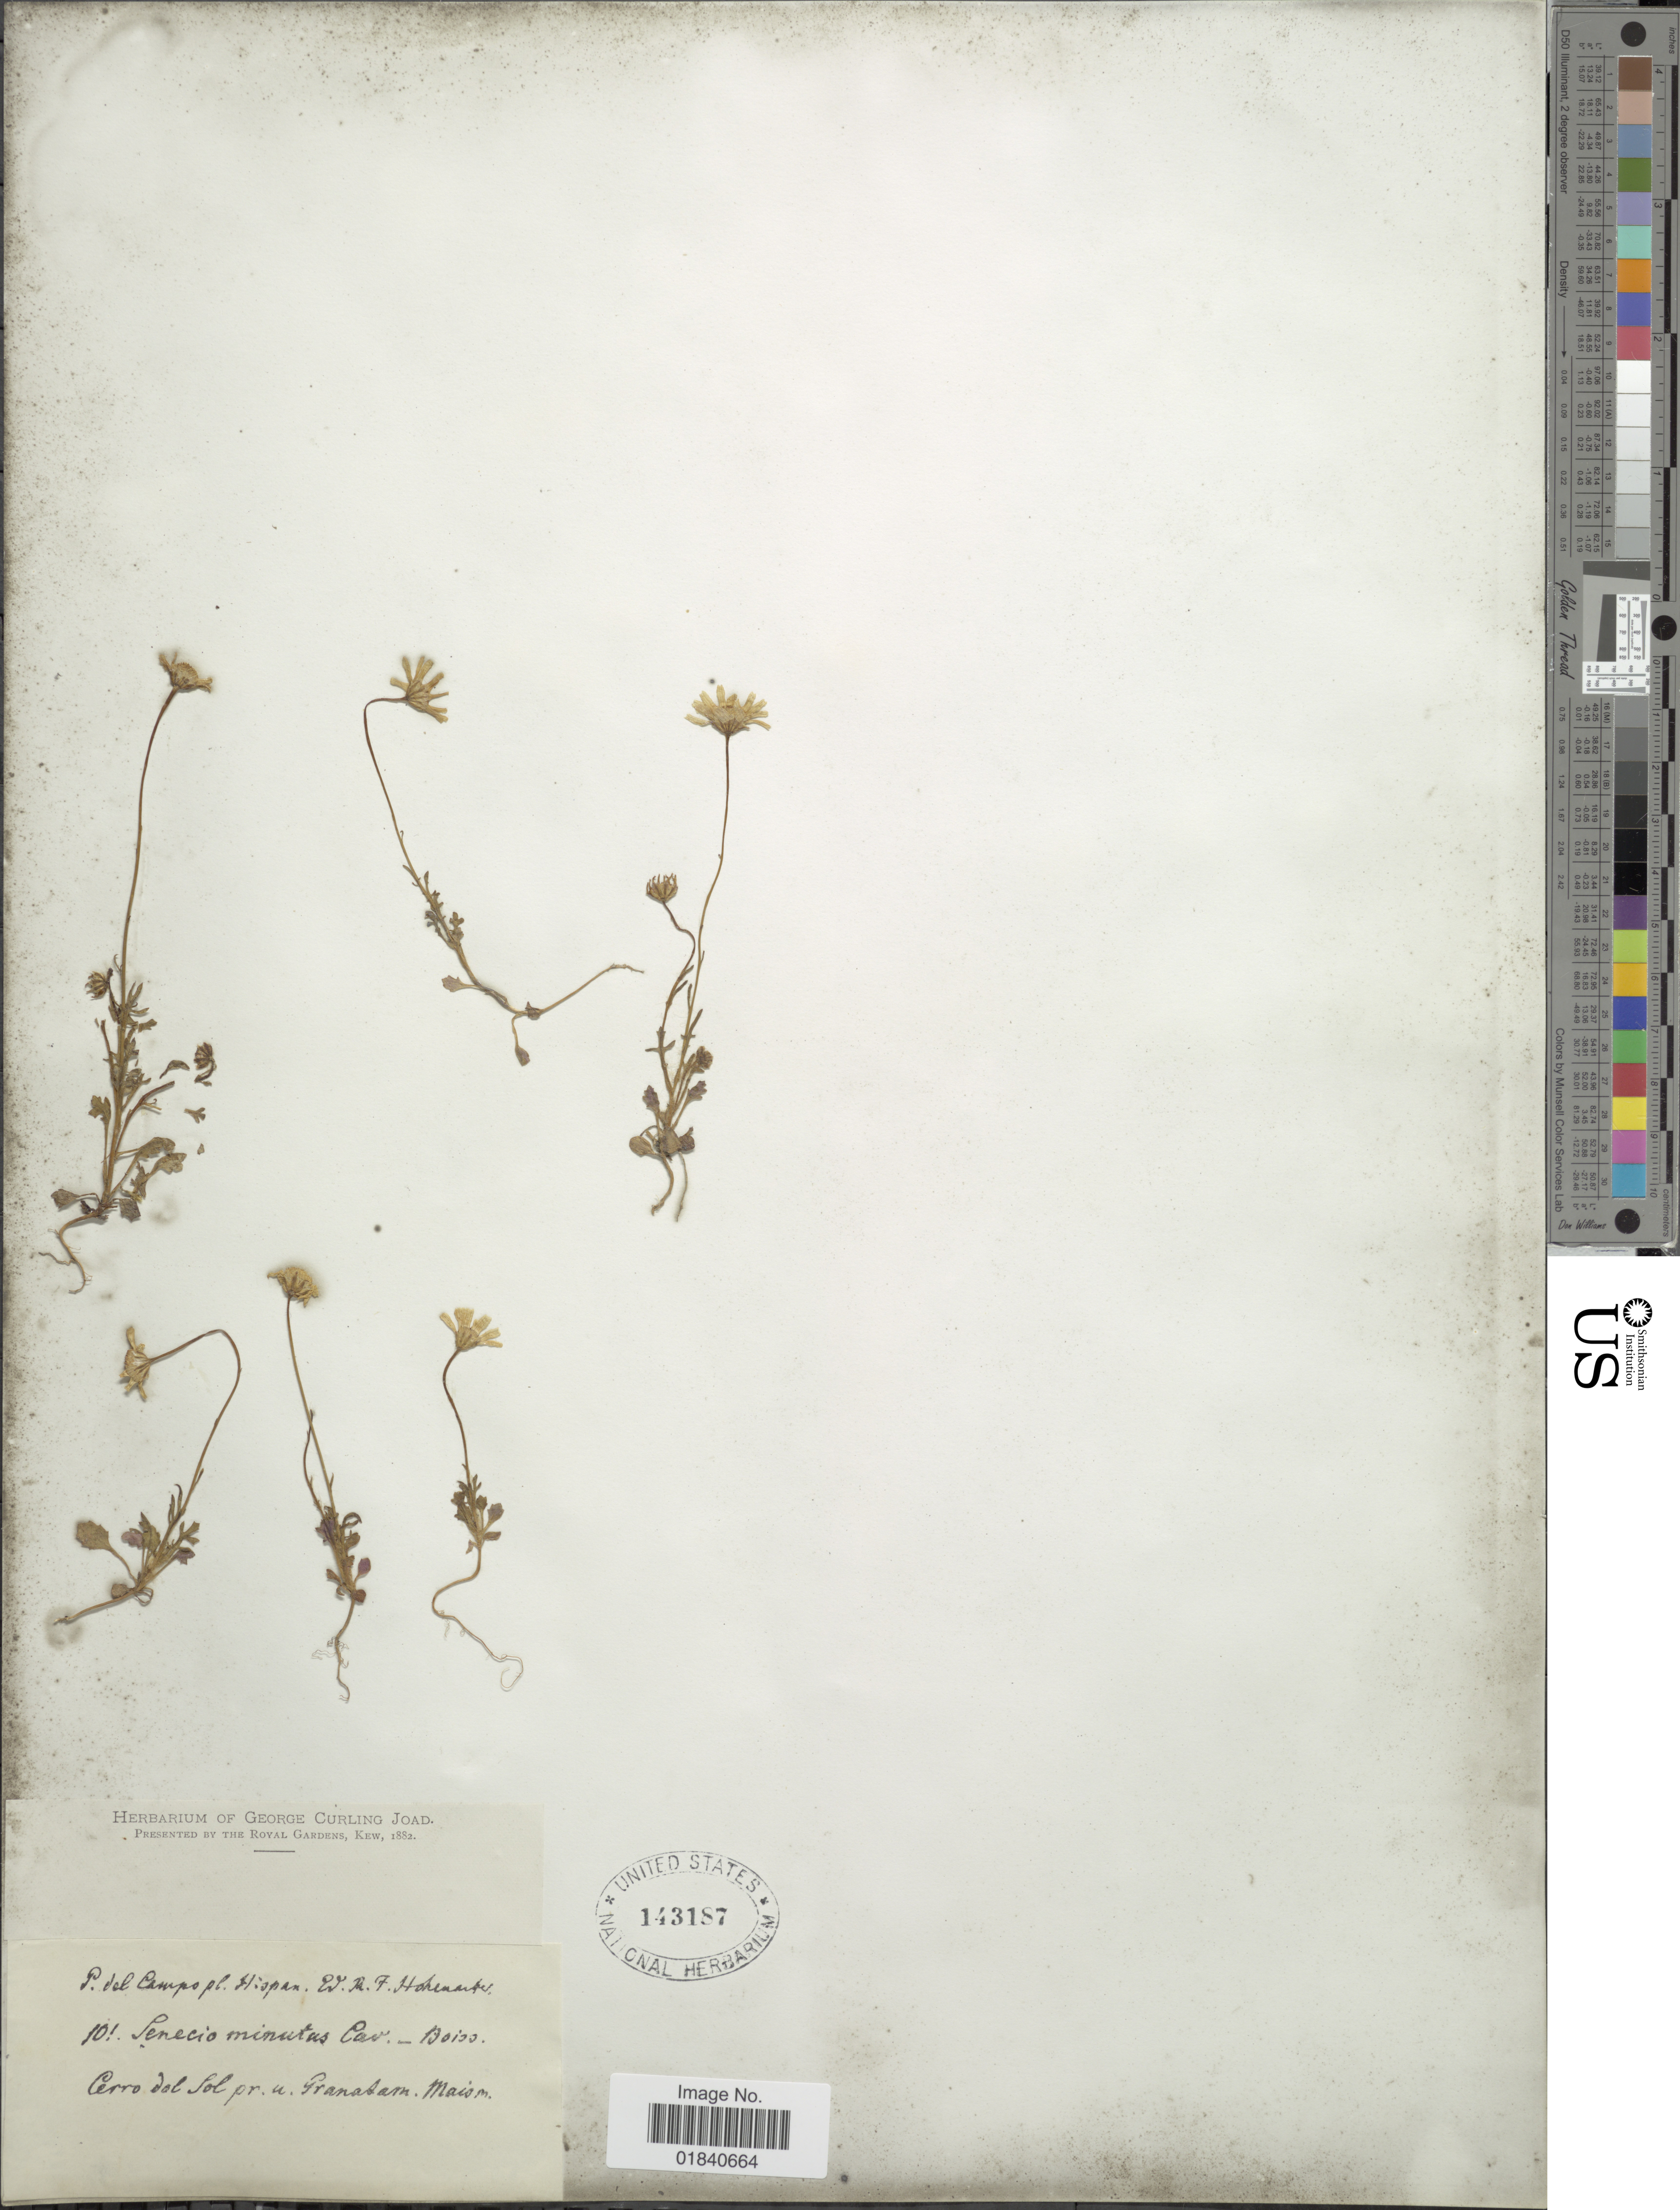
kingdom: Plantae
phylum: Tracheophyta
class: Magnoliopsida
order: Asterales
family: Asteraceae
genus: Jacobaea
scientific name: Jacobaea minuta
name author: (Cav.) Pelser & Veldkamp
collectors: R. F. Hohenacker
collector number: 10!*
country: Spain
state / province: Andalucia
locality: P. del Campo pl. Hispan. Cerro del Sol pr. u. Granadarn Maism.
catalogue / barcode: US 143187